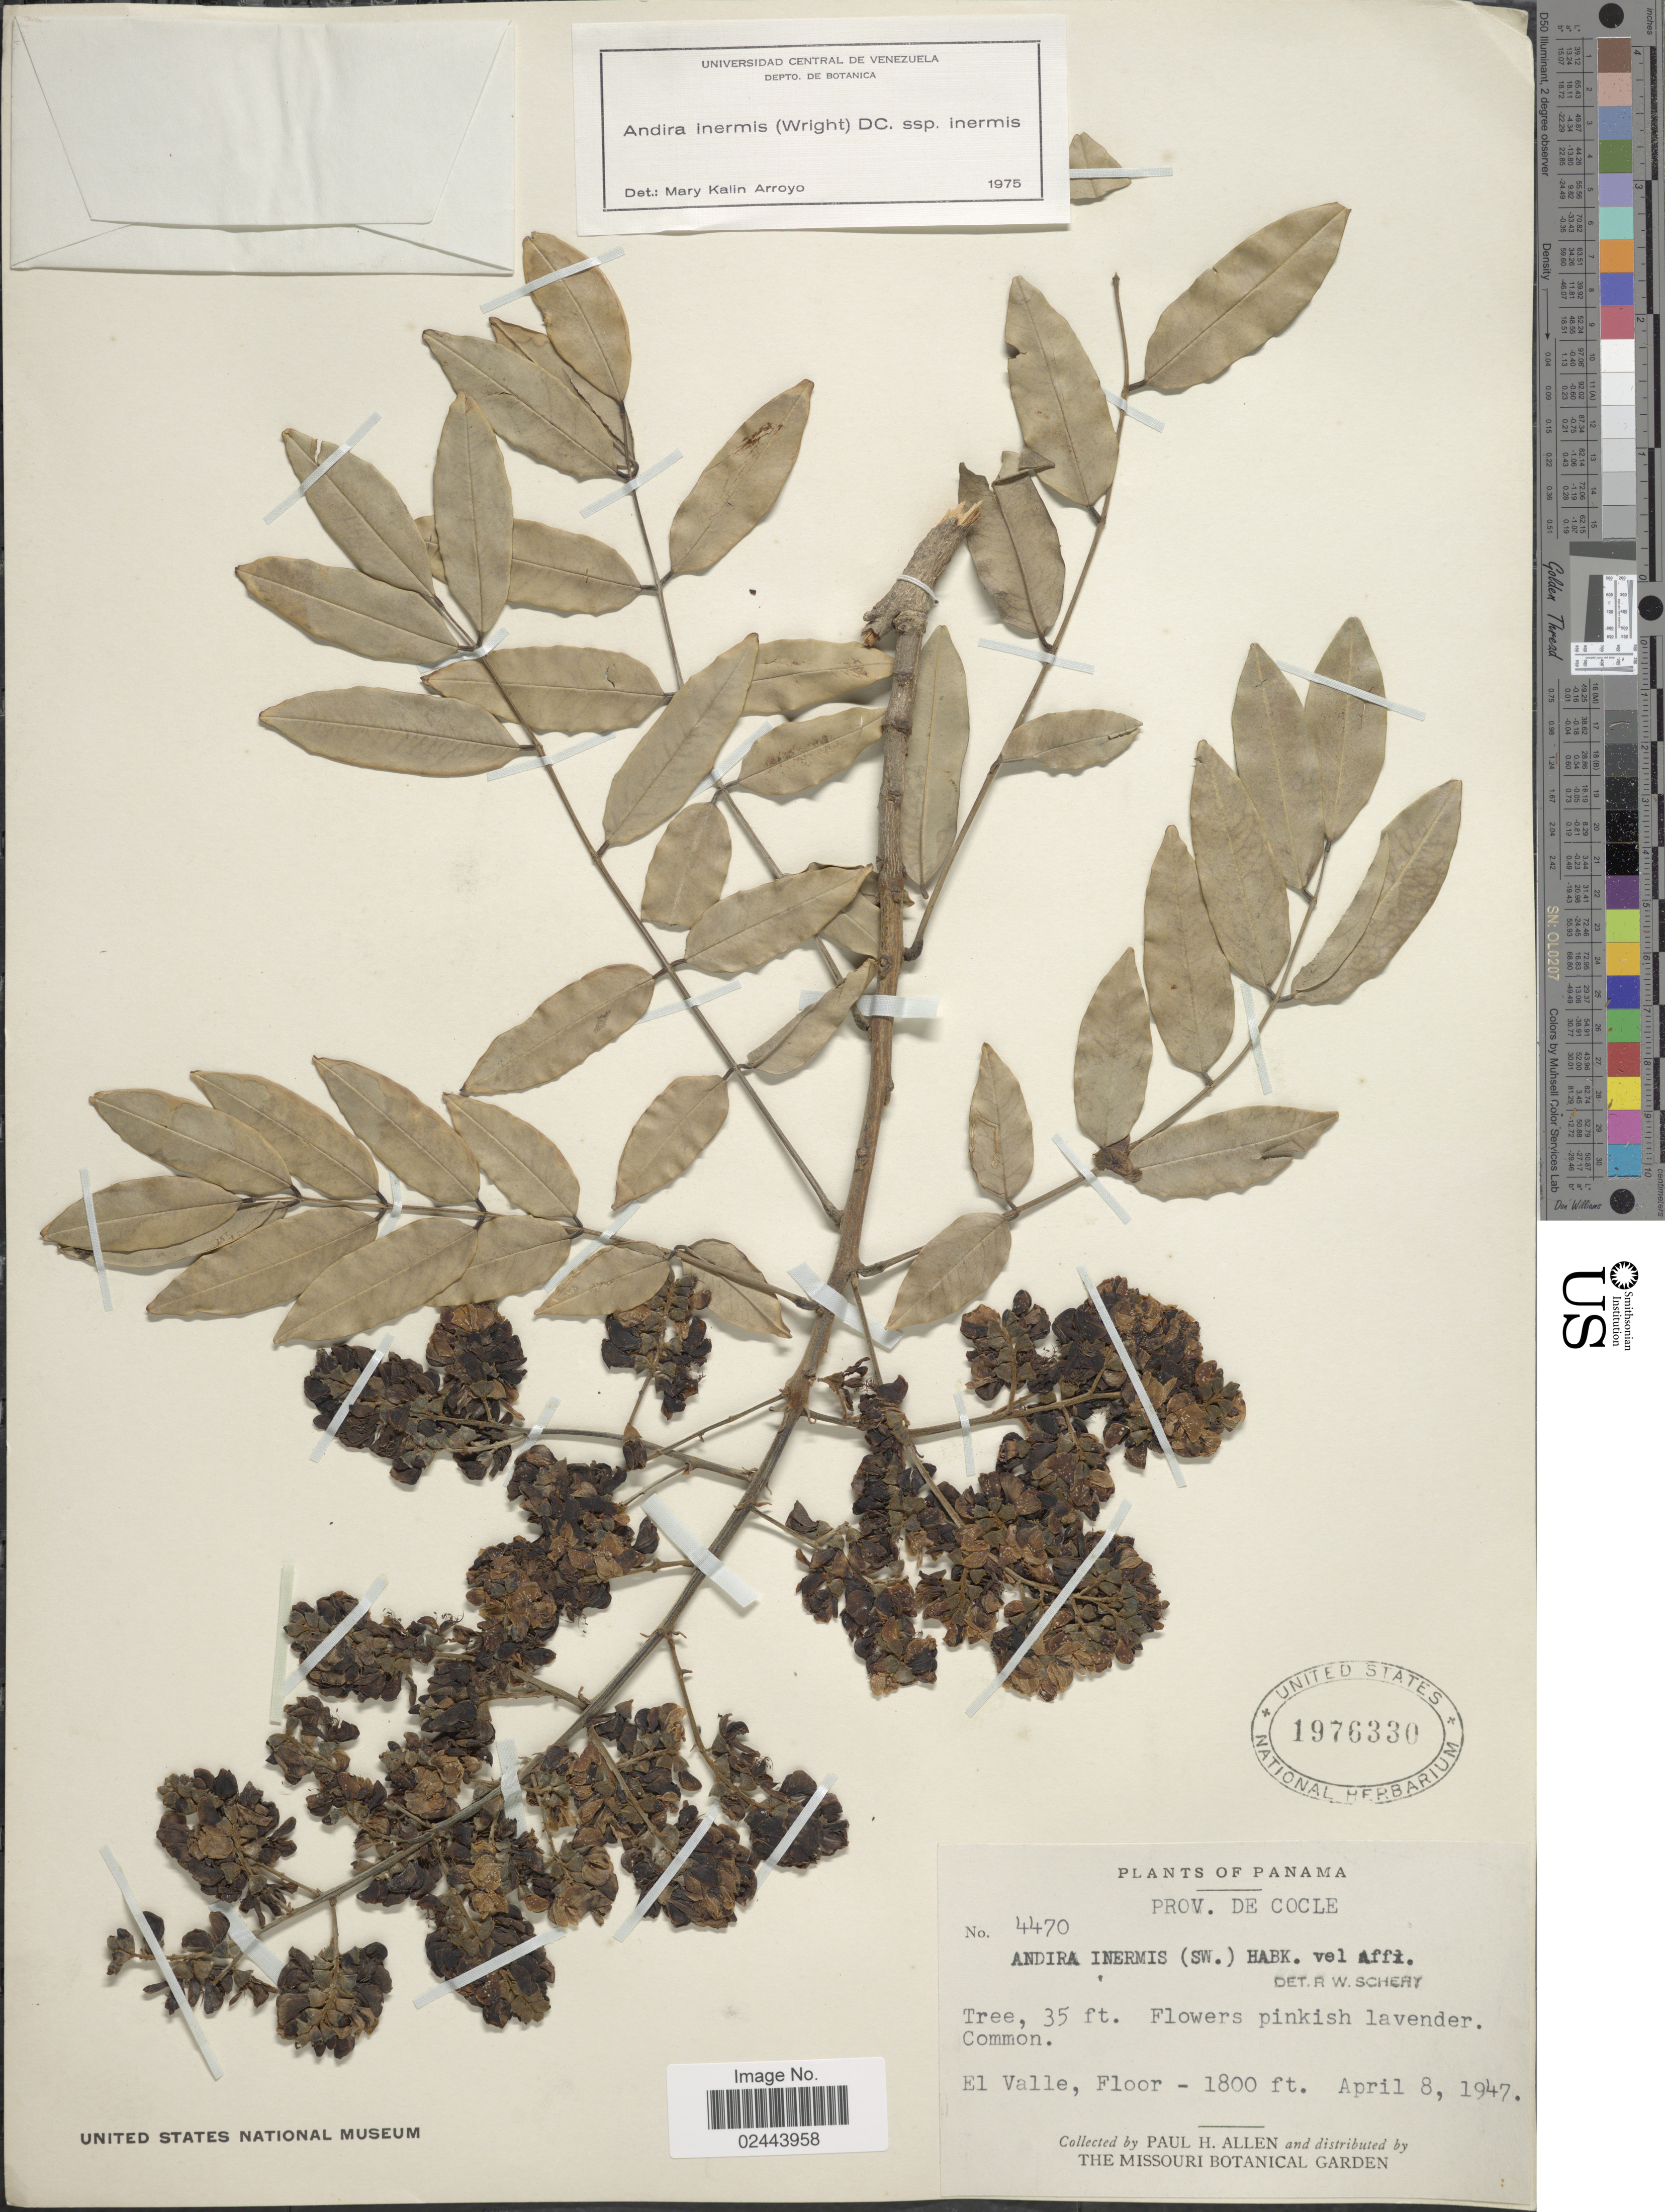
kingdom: Plantae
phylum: Tracheophyta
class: Magnoliopsida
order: Fabales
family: Fabaceae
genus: Andira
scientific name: Andira inermis subsp. inermis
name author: (W. Wright) Kunth ex DC.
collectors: P. H. Allen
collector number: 4470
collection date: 1947-04-08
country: Panama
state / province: Coclé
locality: Prov. De Cocle, Common, El Valle, Floor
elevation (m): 549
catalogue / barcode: US 1976330